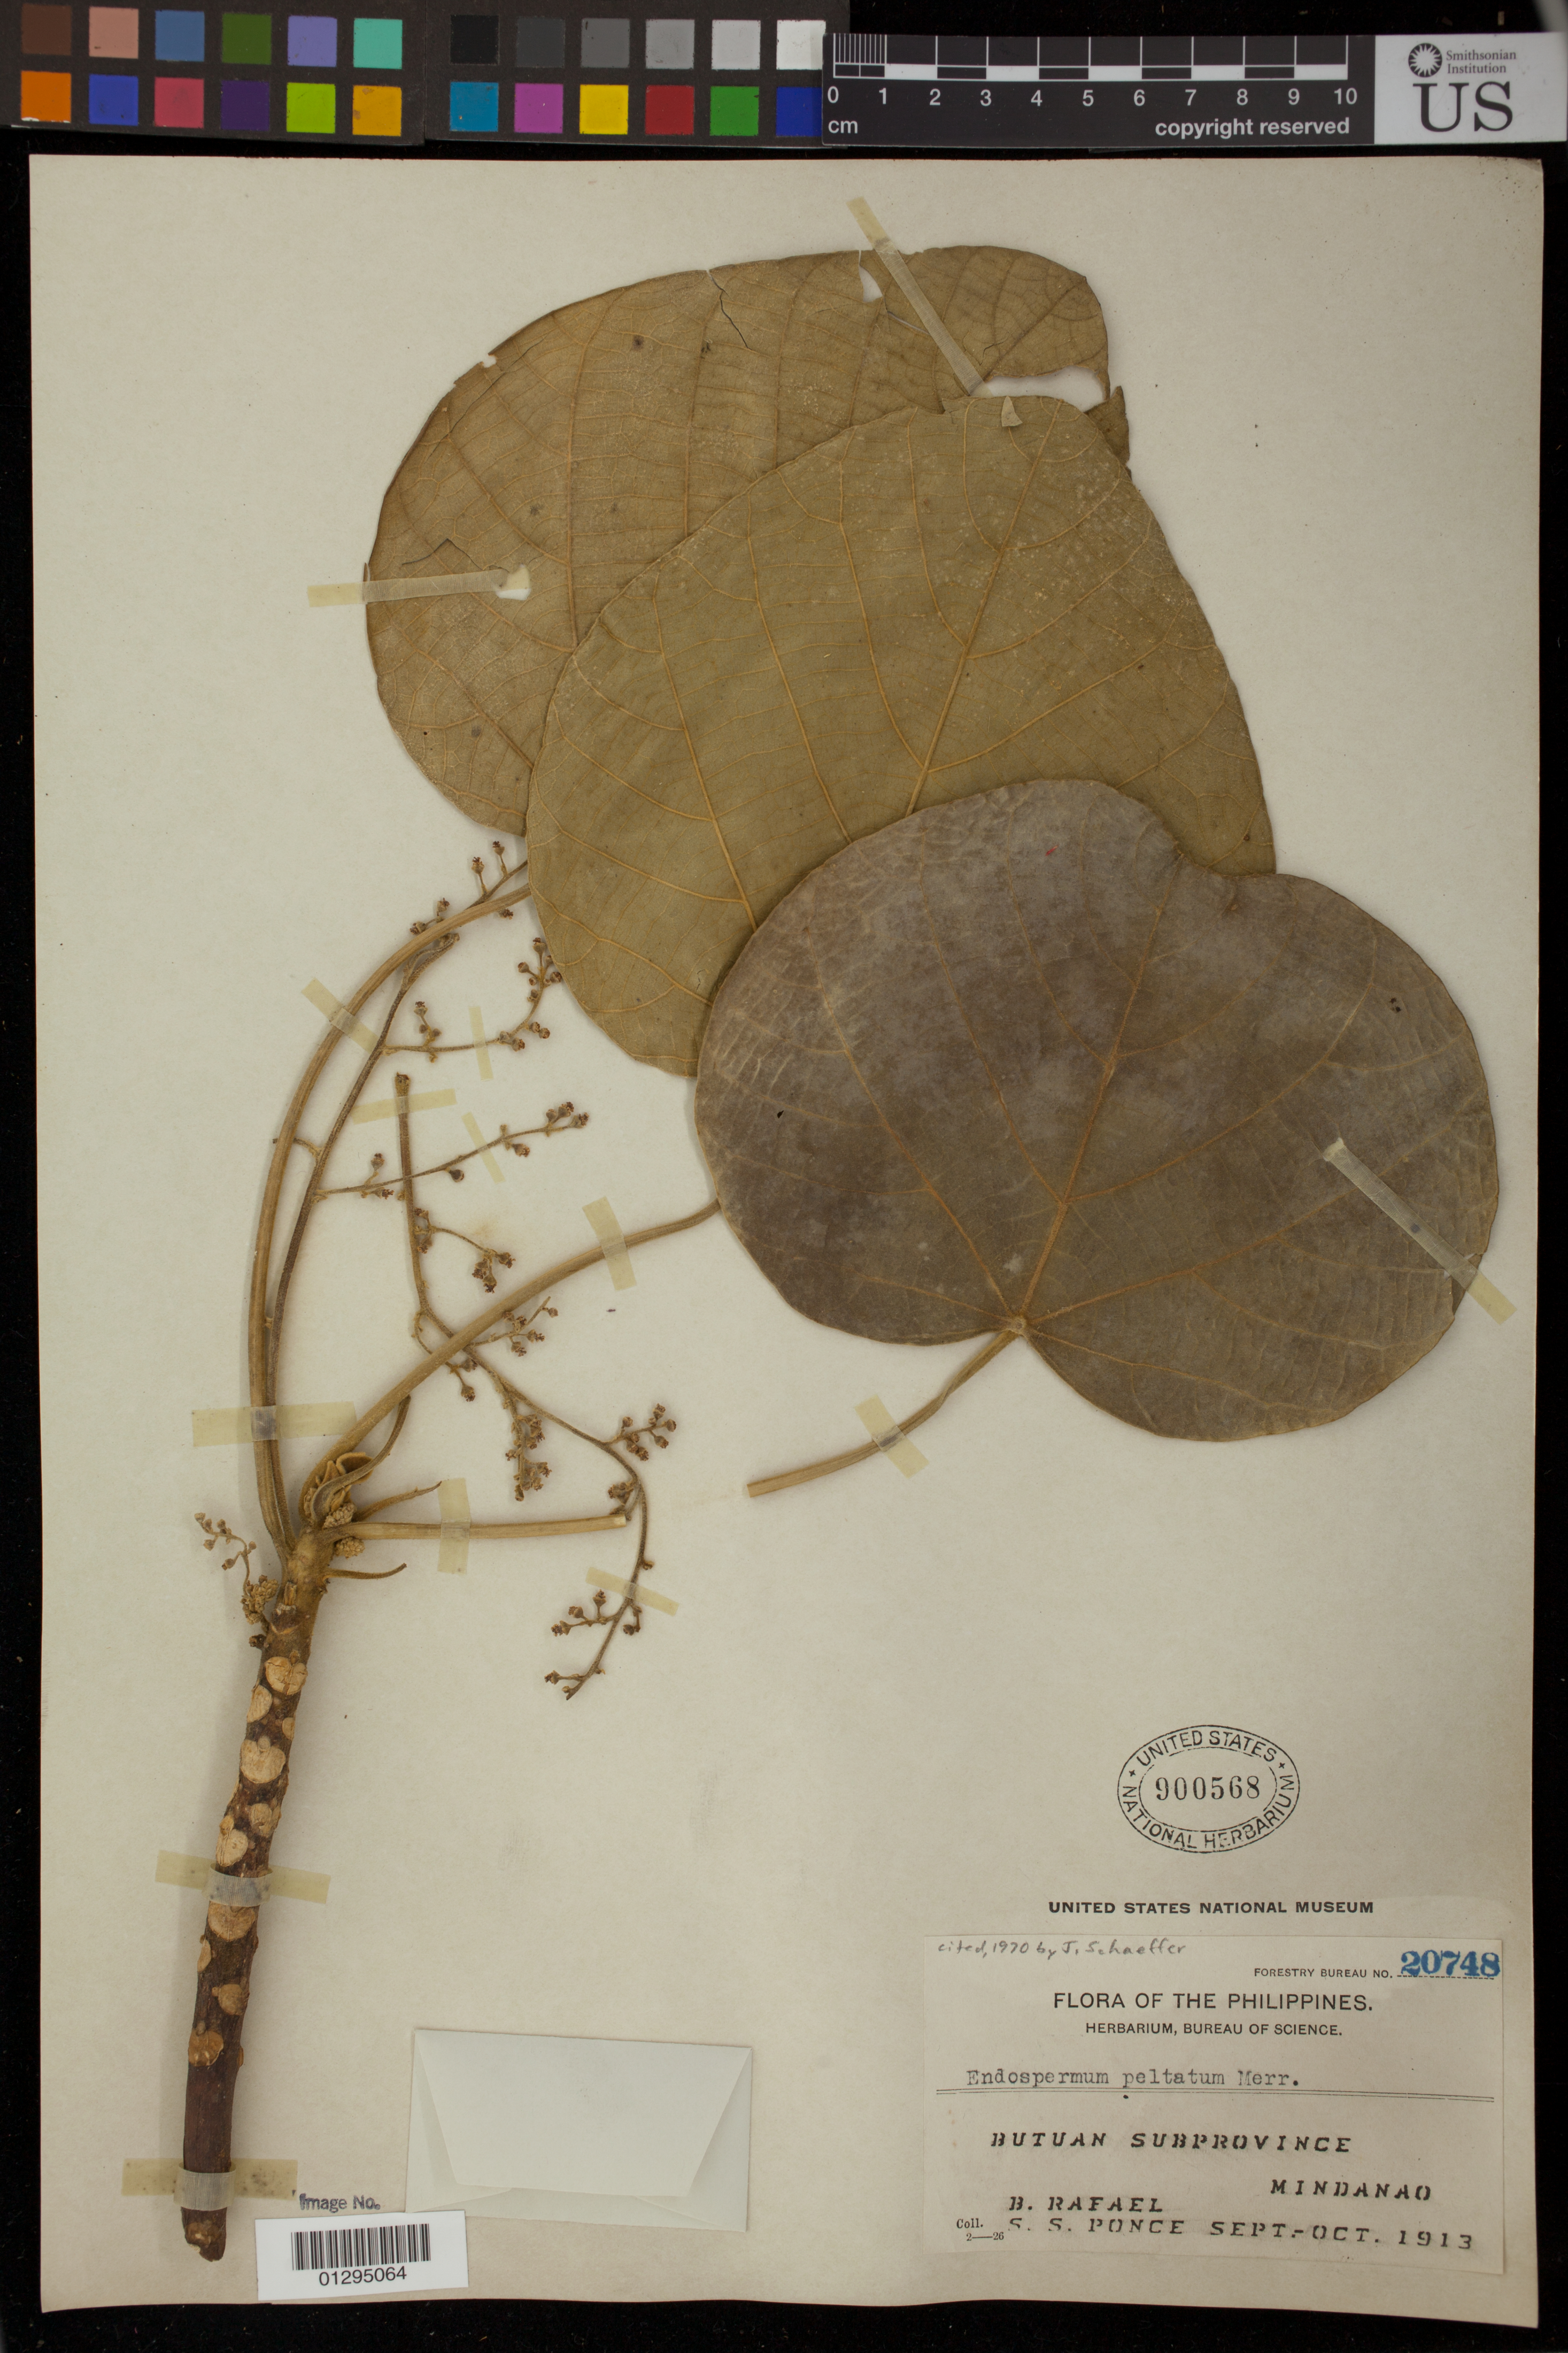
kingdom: Plantae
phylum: Tracheophyta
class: Magnoliopsida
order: Malpighiales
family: Euphorbiaceae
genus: Endospermum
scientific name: Endospermum peltatum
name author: Merr.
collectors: B. Rafael & S. Ponce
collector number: For. Bur. 20748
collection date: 1913-09/1913-10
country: Philippines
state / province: Caraga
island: Mindanao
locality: Butuan Subprovince. Mindanao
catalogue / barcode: US 900568